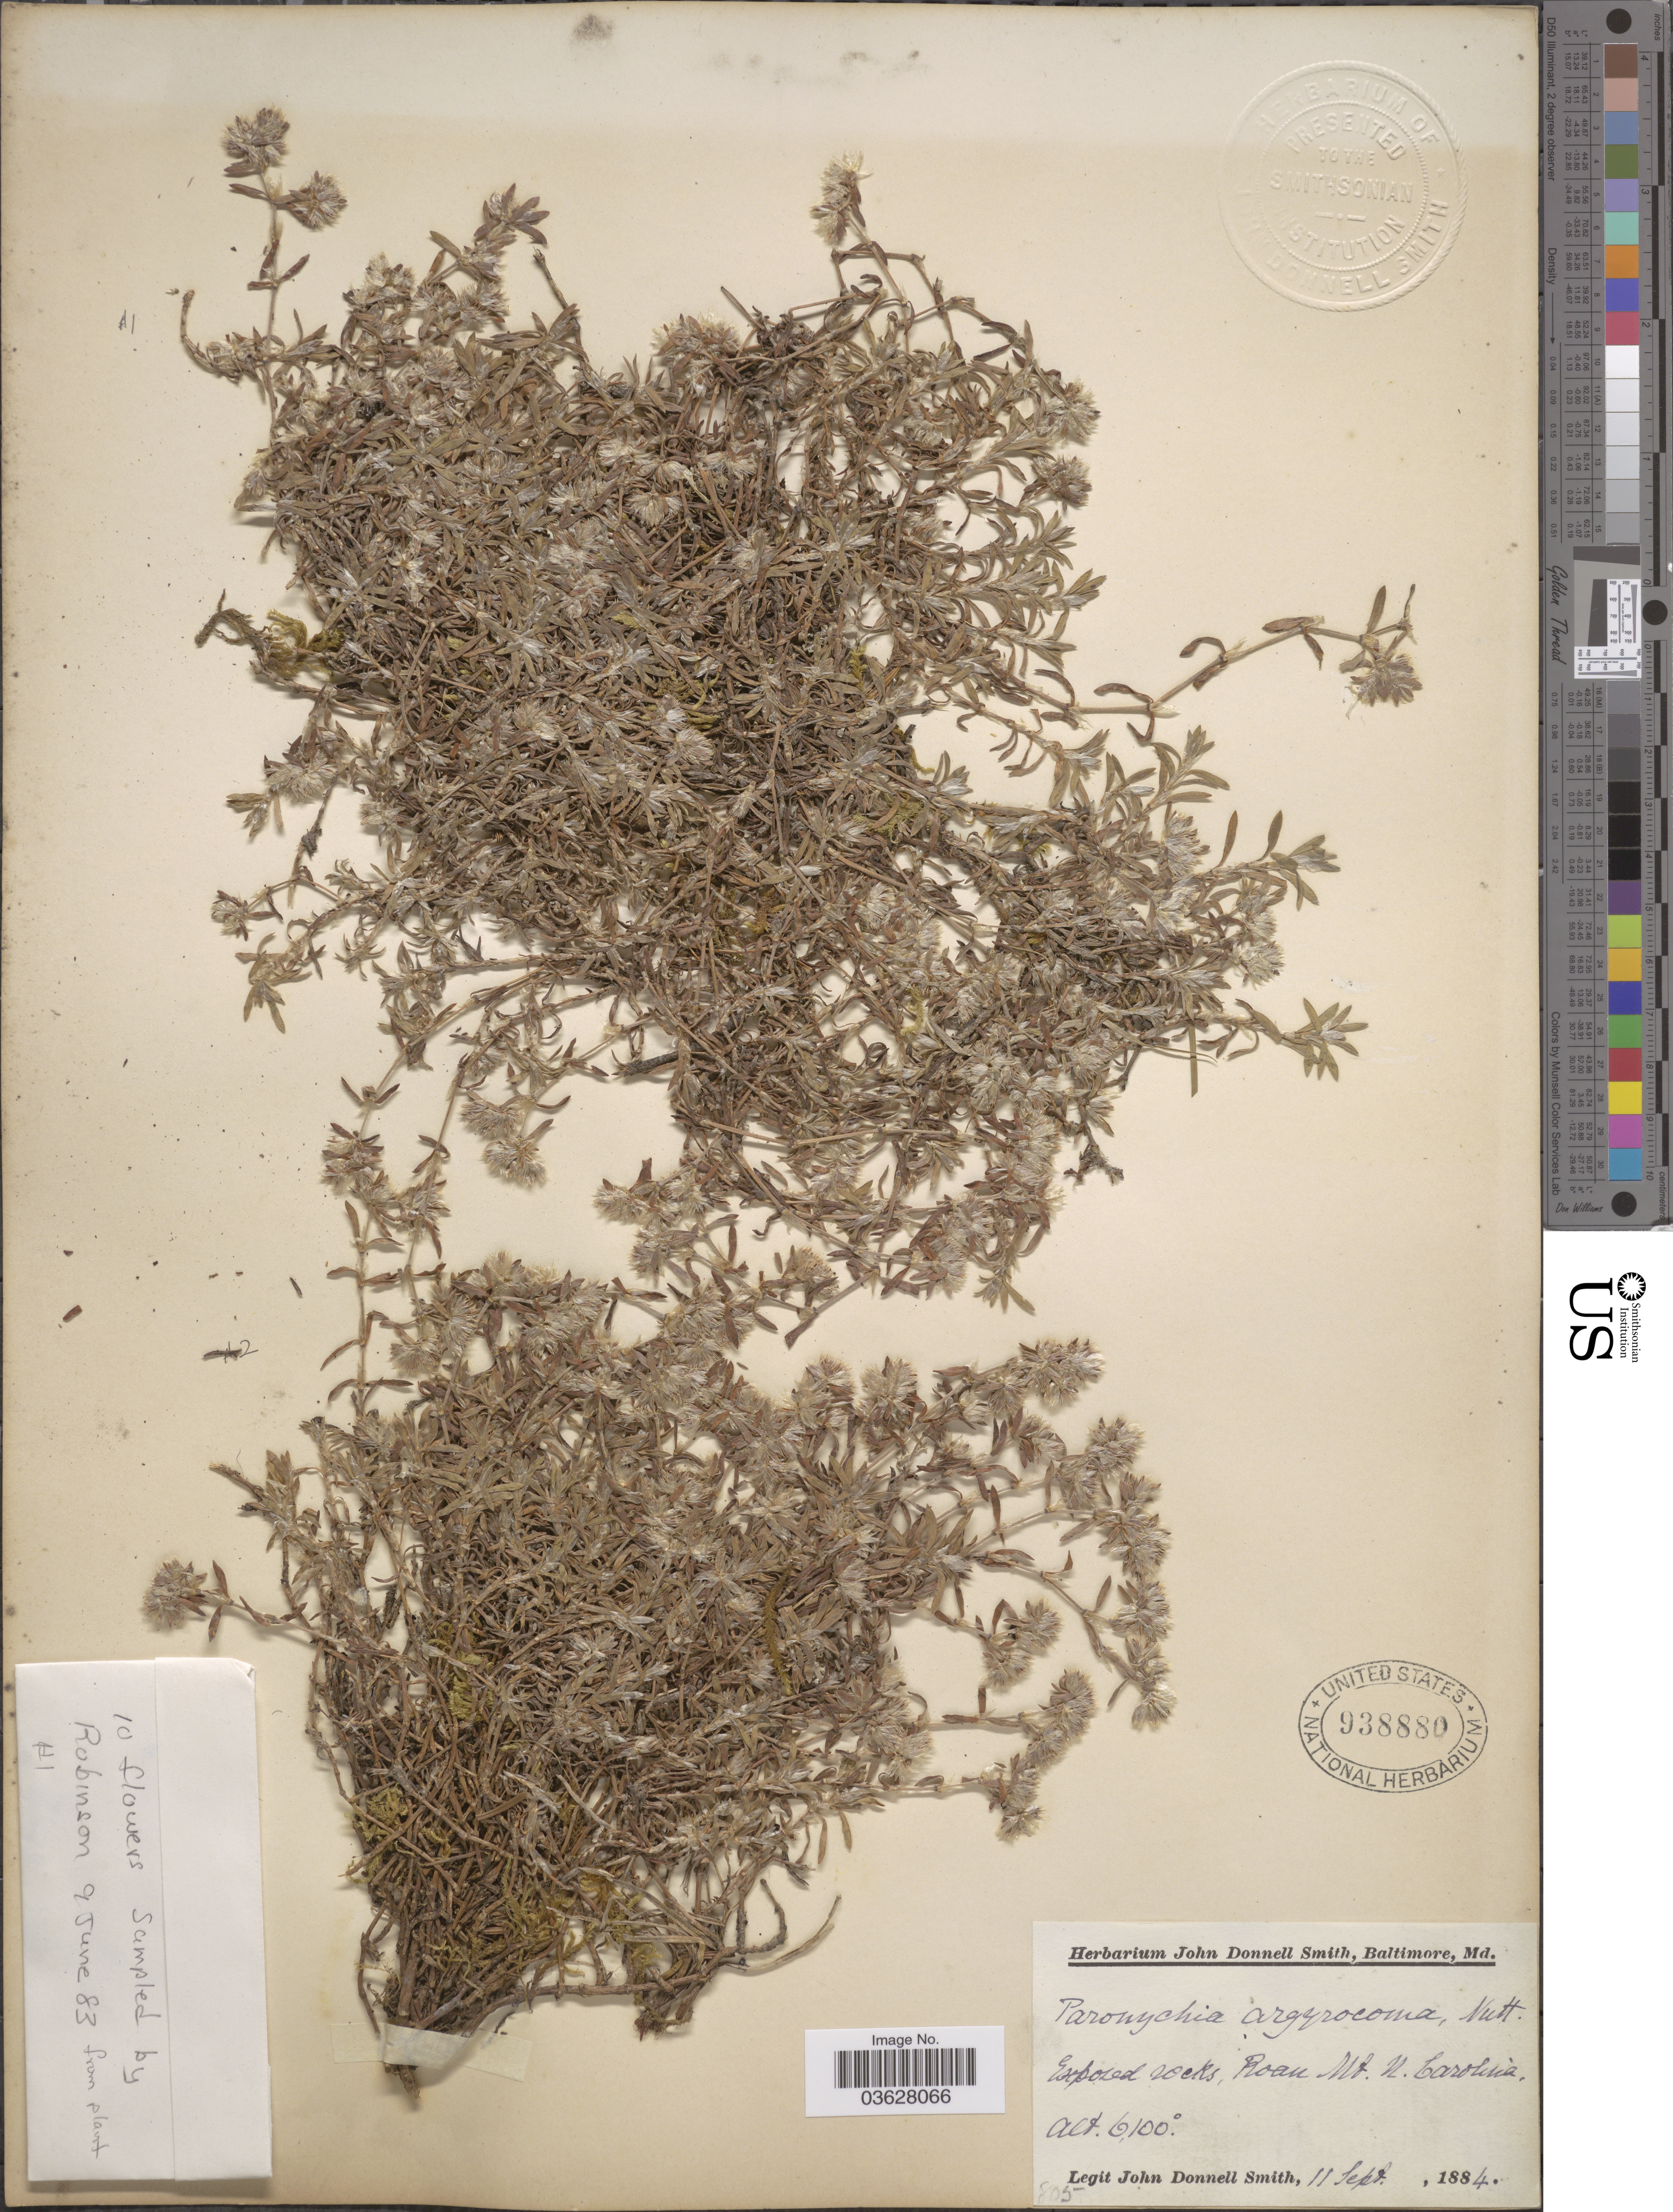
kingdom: Plantae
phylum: Tracheophyta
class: Magnoliopsida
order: Caryophyllales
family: Caryophyllaceae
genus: Paronychia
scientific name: Paronychia argyrocoma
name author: (Michx.) Nutt.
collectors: J. Donnell Smith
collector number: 805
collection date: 1884-09-11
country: United States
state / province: North Carolina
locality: Roan Mt.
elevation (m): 1859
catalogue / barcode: US 938880